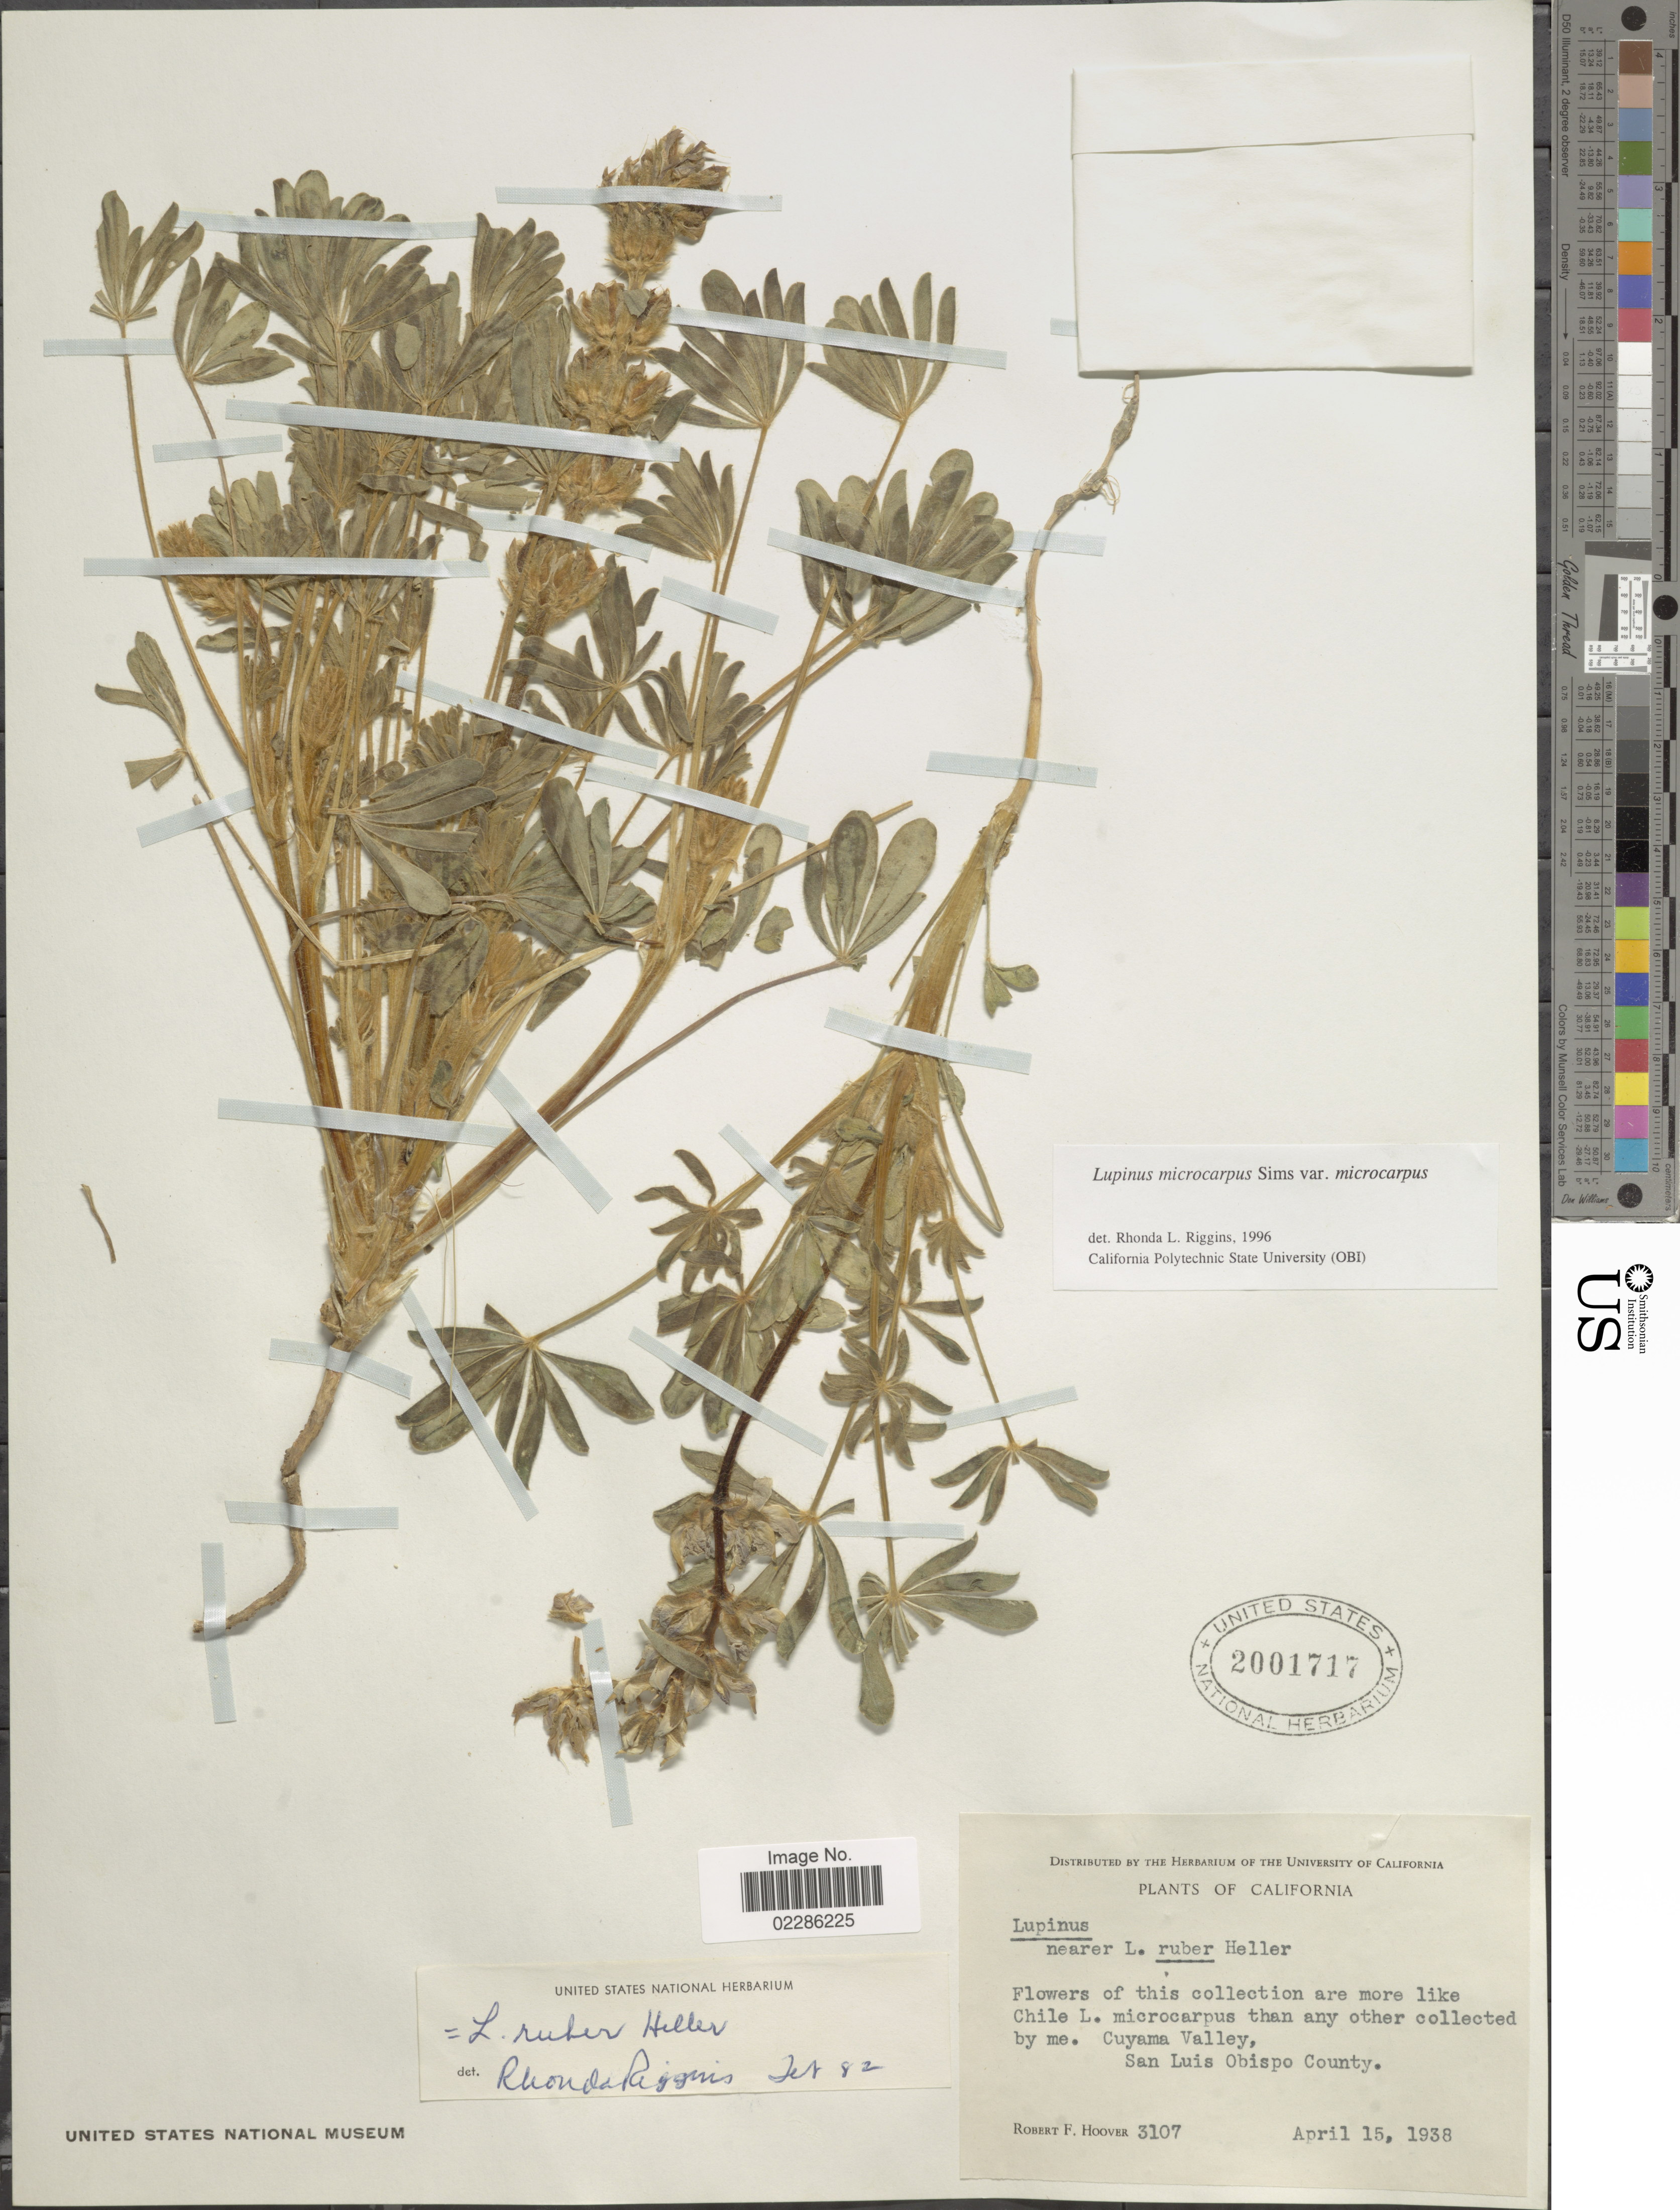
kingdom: Plantae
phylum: Tracheophyta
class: Magnoliopsida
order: Fabales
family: Fabaceae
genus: Lupinus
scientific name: Lupinus microcarpus var. microcarpus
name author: Sims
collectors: R. F. Hoover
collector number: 3107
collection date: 1938-04-15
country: United States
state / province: California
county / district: San Luis Obispo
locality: Cuyama Valley, San Luis Obispo County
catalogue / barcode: US 2001717